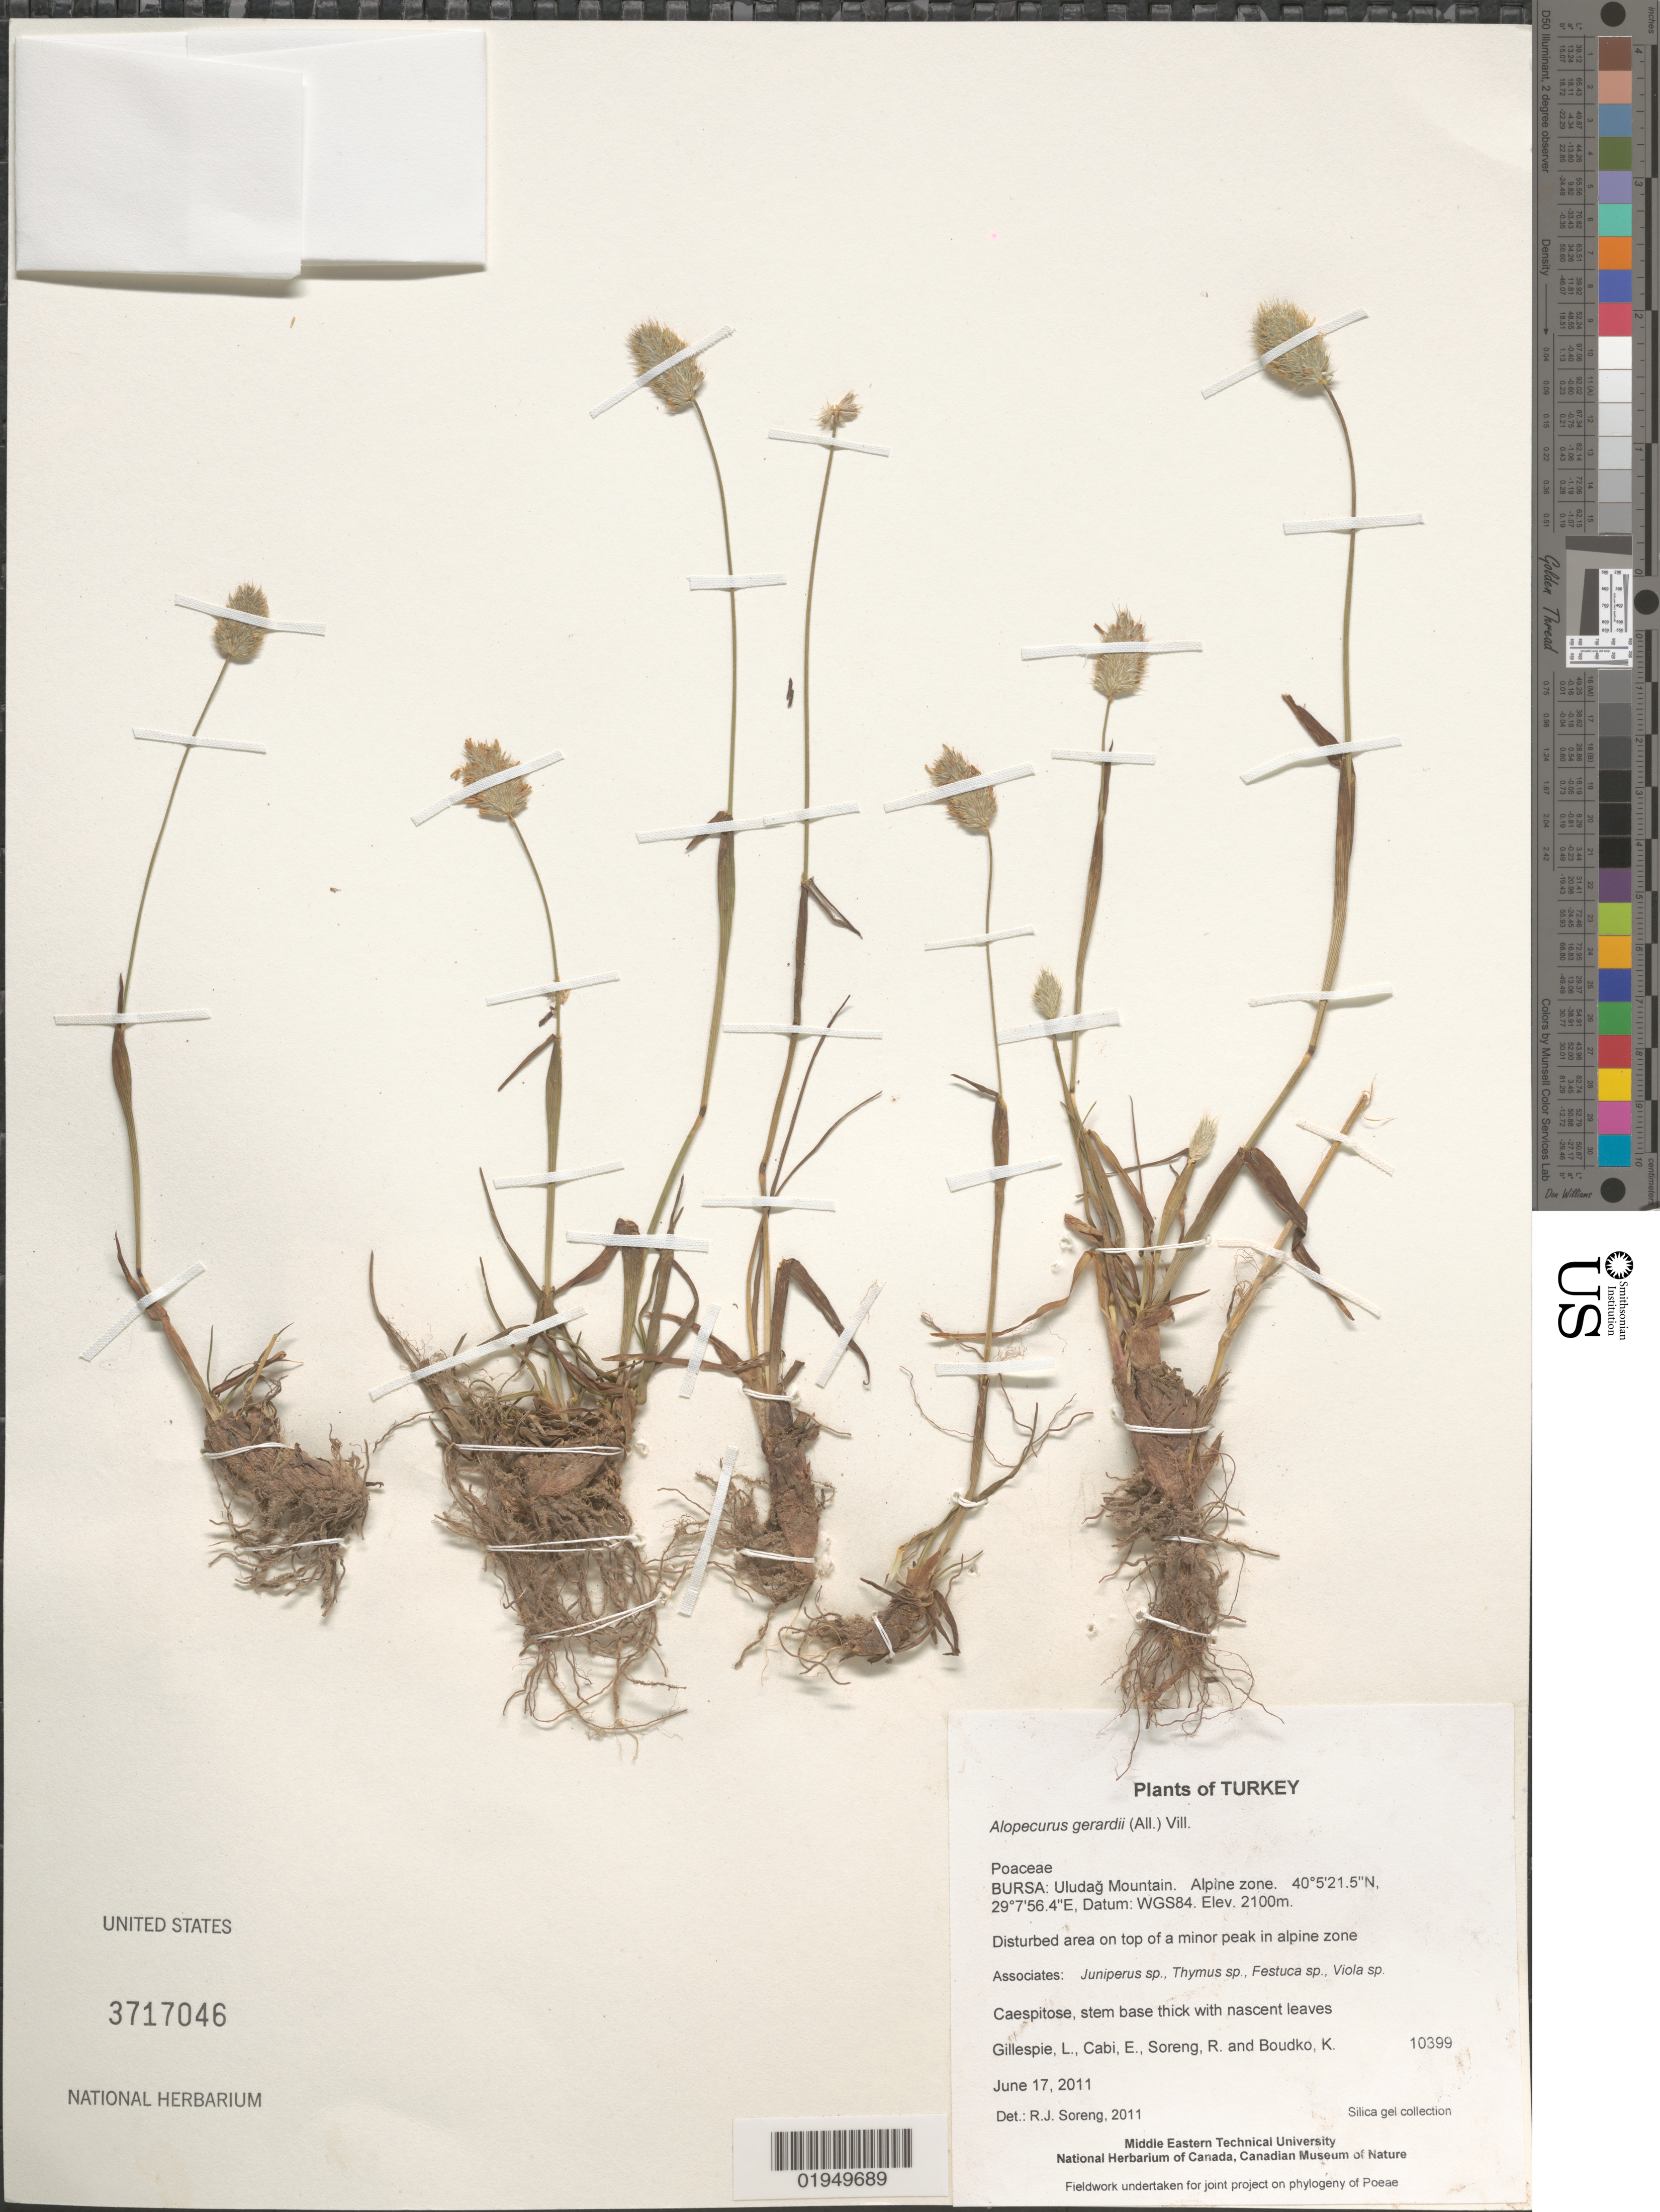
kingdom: Plantae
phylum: Tracheophyta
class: Liliopsida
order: Poales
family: Poaceae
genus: Alopecurus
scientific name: Alopecurus gerardii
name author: (All.) Vill.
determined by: Soreng, Robert J., Research Associate (BOT), Smithsonian Institution - National Museum of Natural History (UNITED STATES)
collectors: L. J. Gillespie, E. Cabi, R. J. Soreng & K. Boudko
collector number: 10399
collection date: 2011-06-17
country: Turkey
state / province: Bursa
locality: Uludag Mountain. Alpine zone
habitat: Disturbed area on top of a minor peak in alpine zone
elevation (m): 2100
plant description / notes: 2 DNA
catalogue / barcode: US 3717046